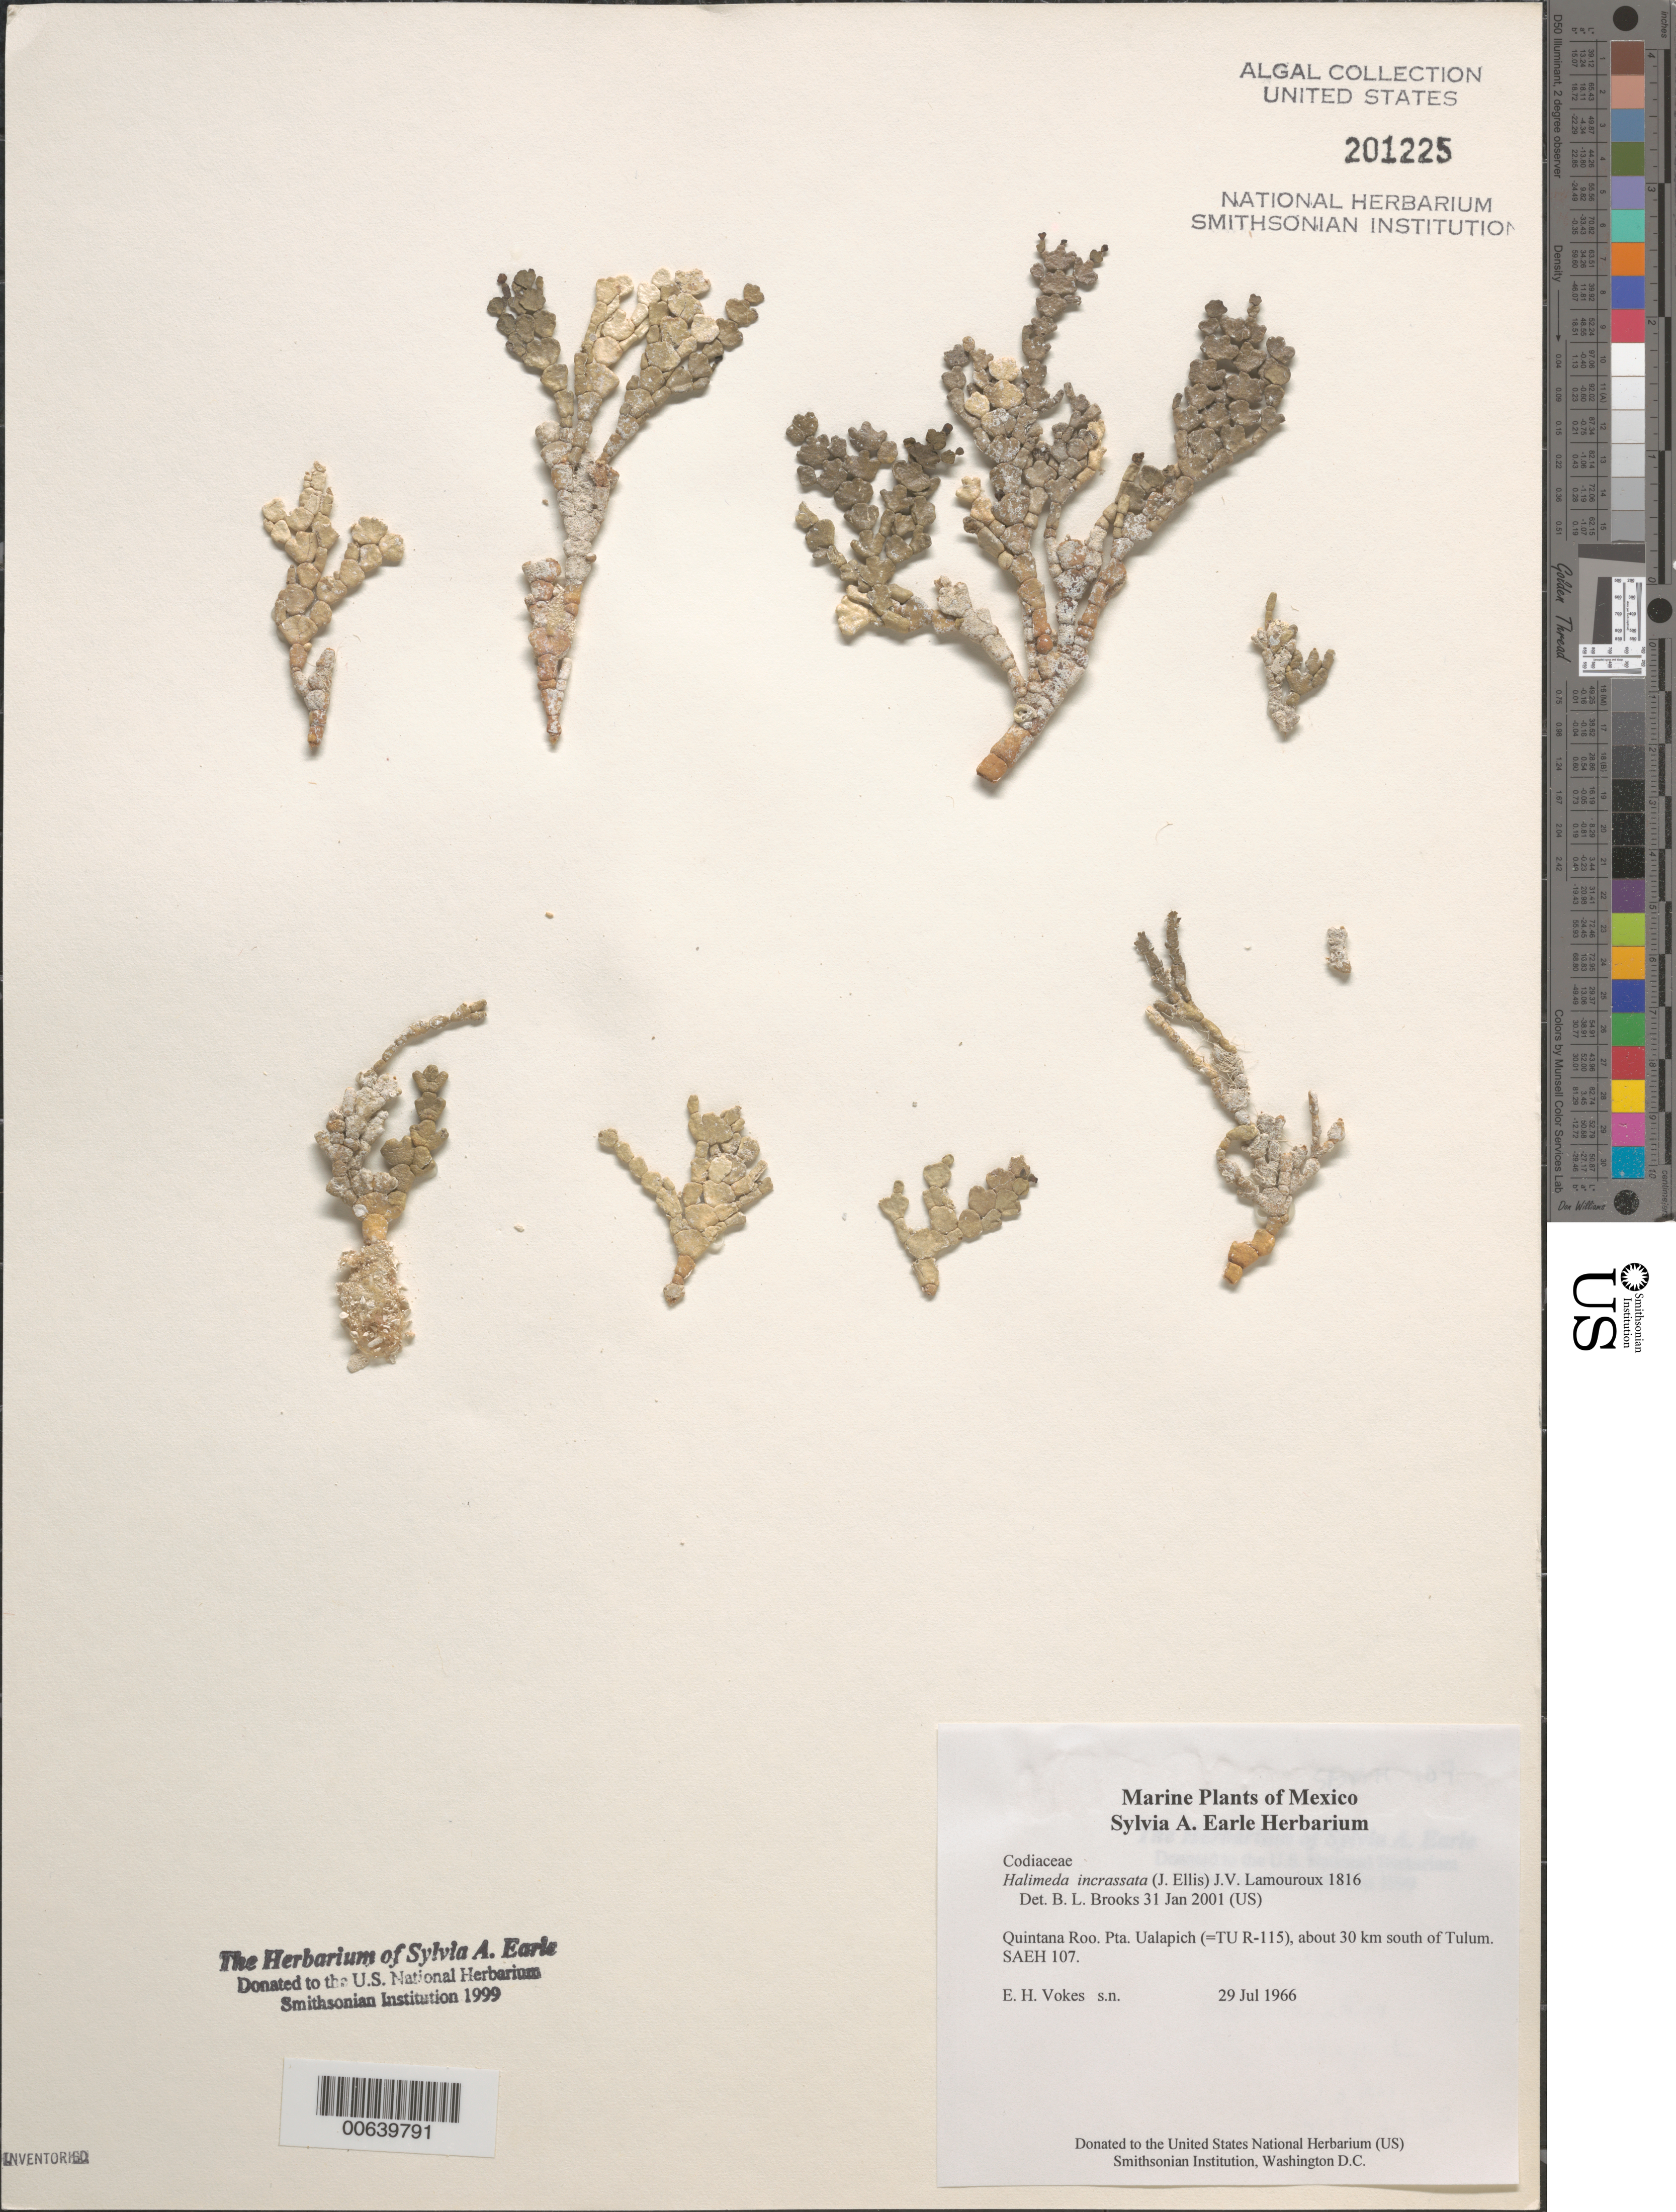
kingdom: Plantae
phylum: Chlorophyta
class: Ulvophyceae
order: Bryopsidales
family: Halimedaceae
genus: Halimeda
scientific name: Halimeda incrassata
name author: (J. Ellis) J.V.Lamouroux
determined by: Brooks, B. L., (BOT), Smithsonian Institution - National Museum of Natural History (UNITED STATES)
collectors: E. Vokes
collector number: Saeh 107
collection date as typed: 29 Jul 1966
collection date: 1966-07-29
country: Mexico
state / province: Quintana Roo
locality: Punta Ualapich, ca. 30 km south of Tulum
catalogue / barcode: US 201225